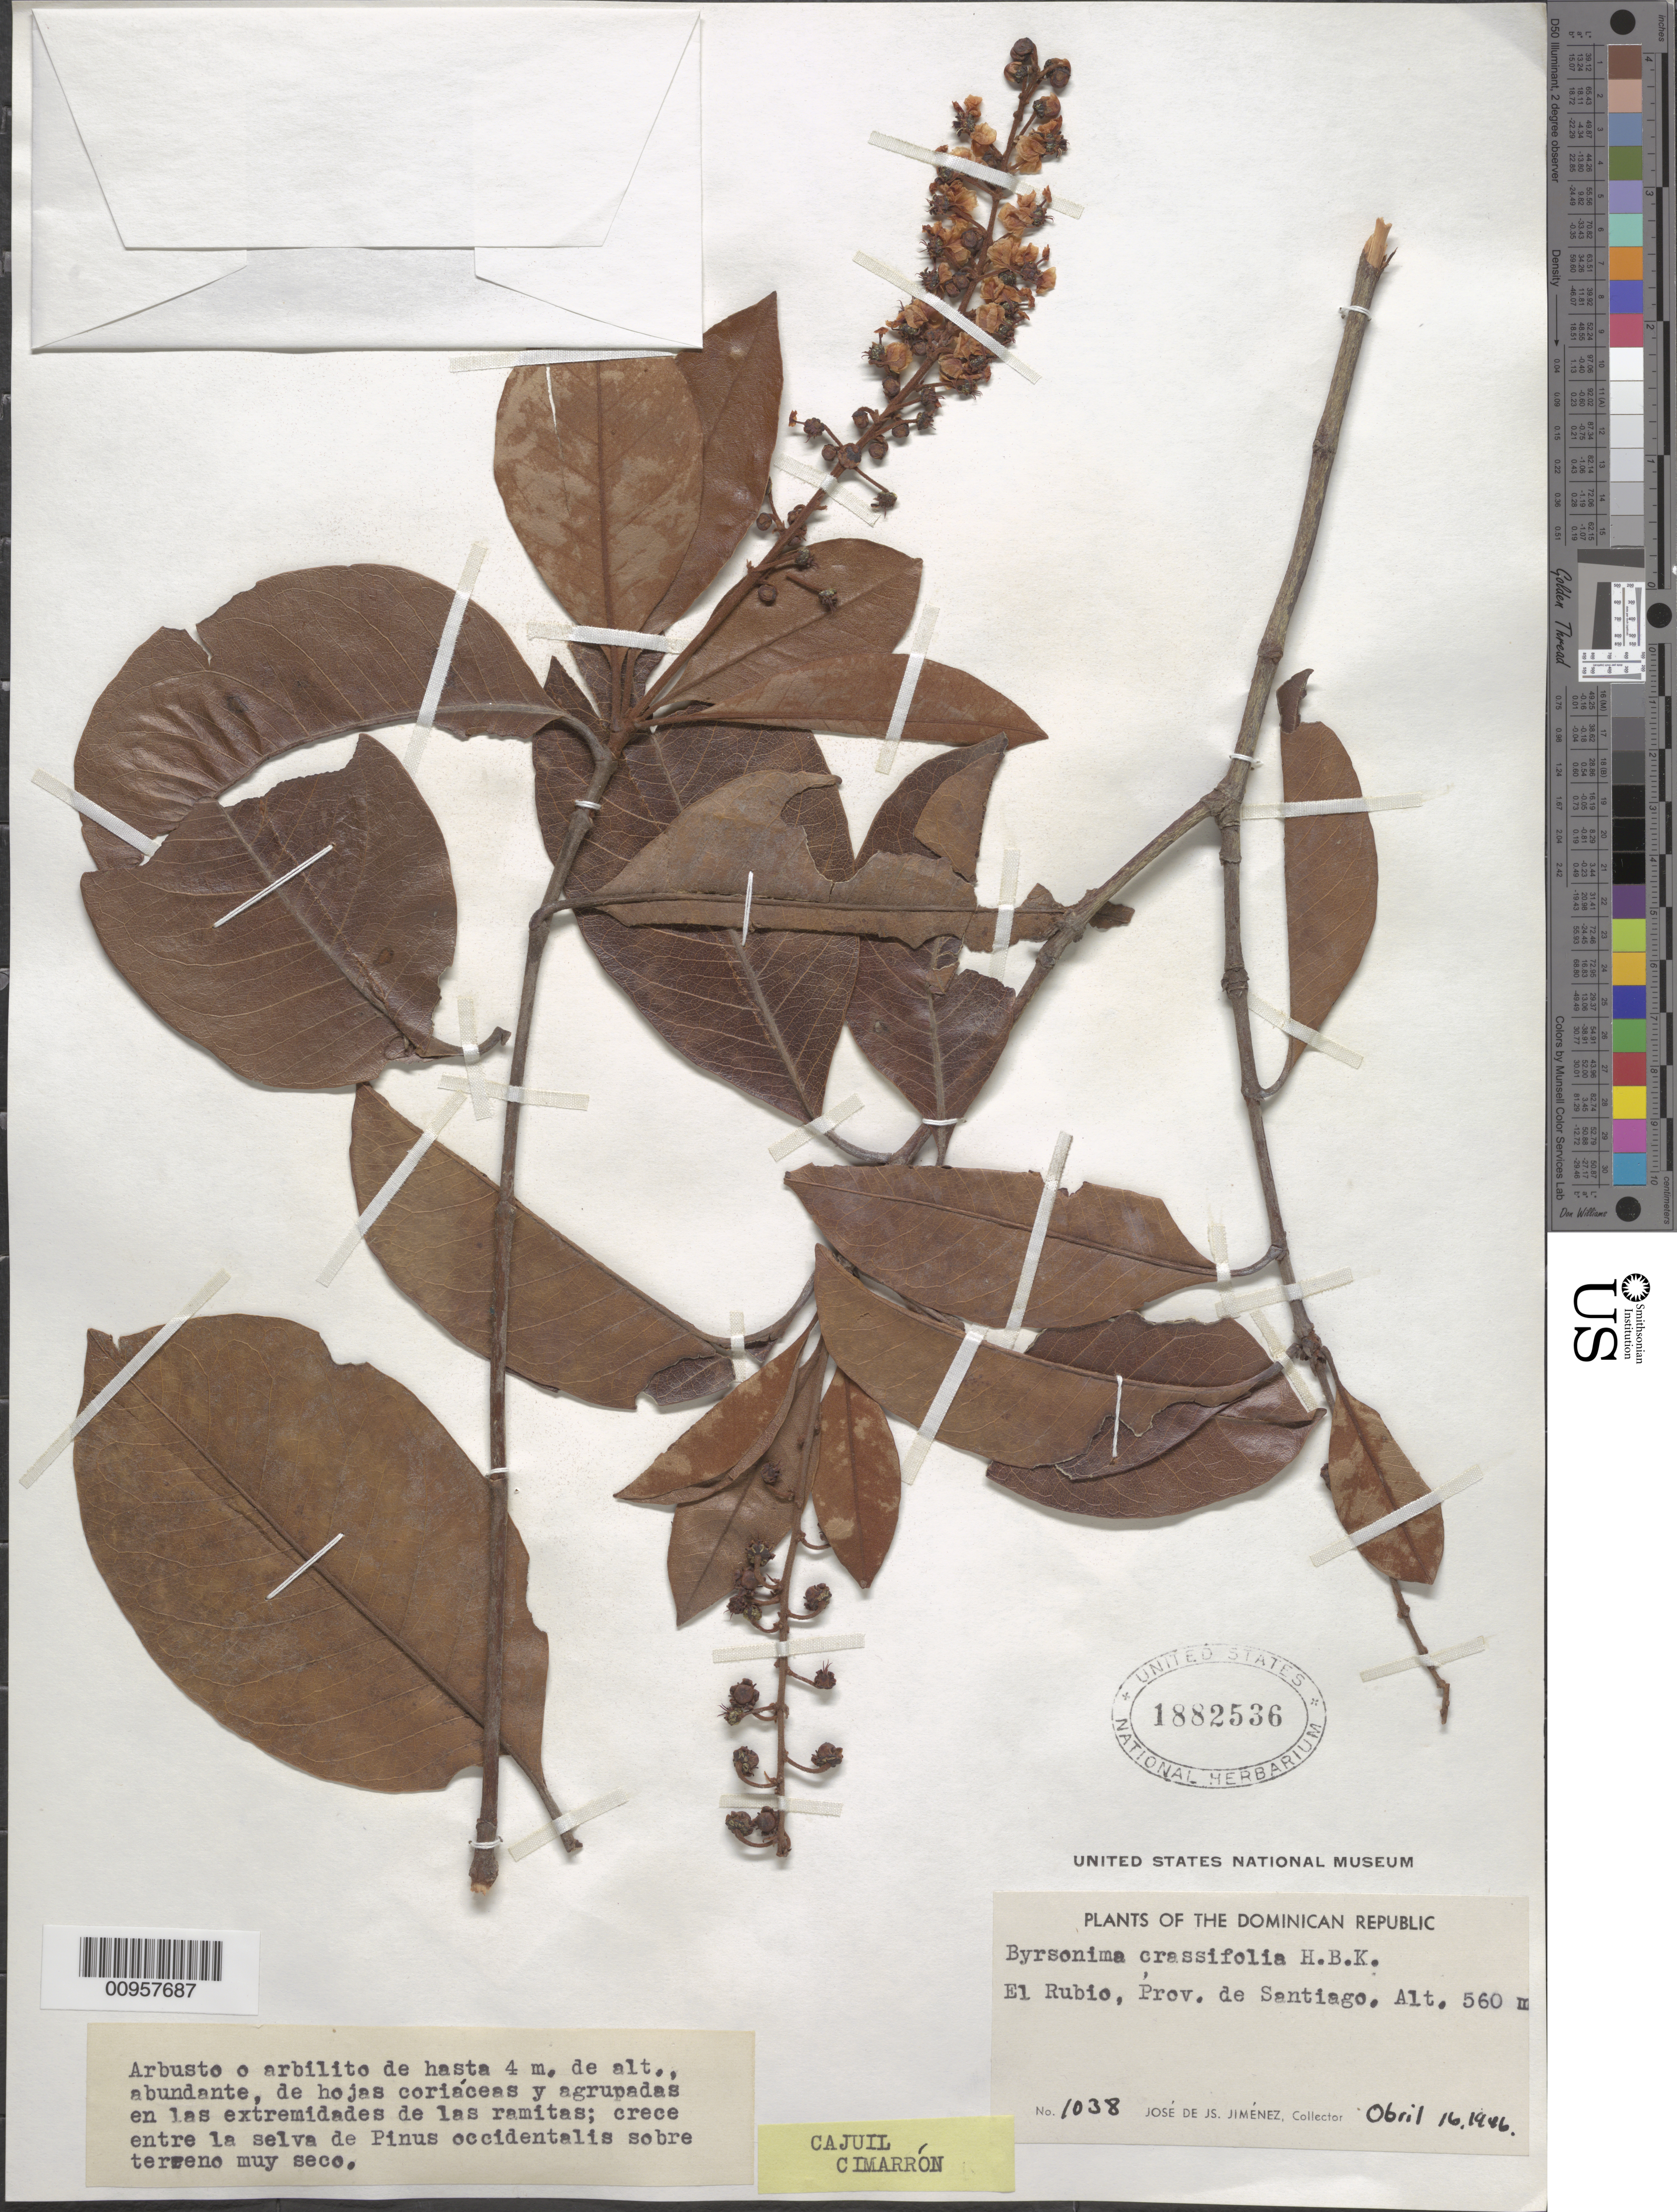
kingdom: Plantae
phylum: Tracheophyta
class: Magnoliopsida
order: Malpighiales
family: Malpighiaceae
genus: Byrsonima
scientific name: Byrsonima crassifolia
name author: (L.) Kunth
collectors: J. J. Jiménez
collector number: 1038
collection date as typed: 16 Apr 1946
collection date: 1946-04-16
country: Dominican Republic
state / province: Santiago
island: Hispaniola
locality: El Rubio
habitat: Crece entre la selva de Pinus occcidentales sobre terreno muy seco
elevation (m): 560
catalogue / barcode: US 1882536